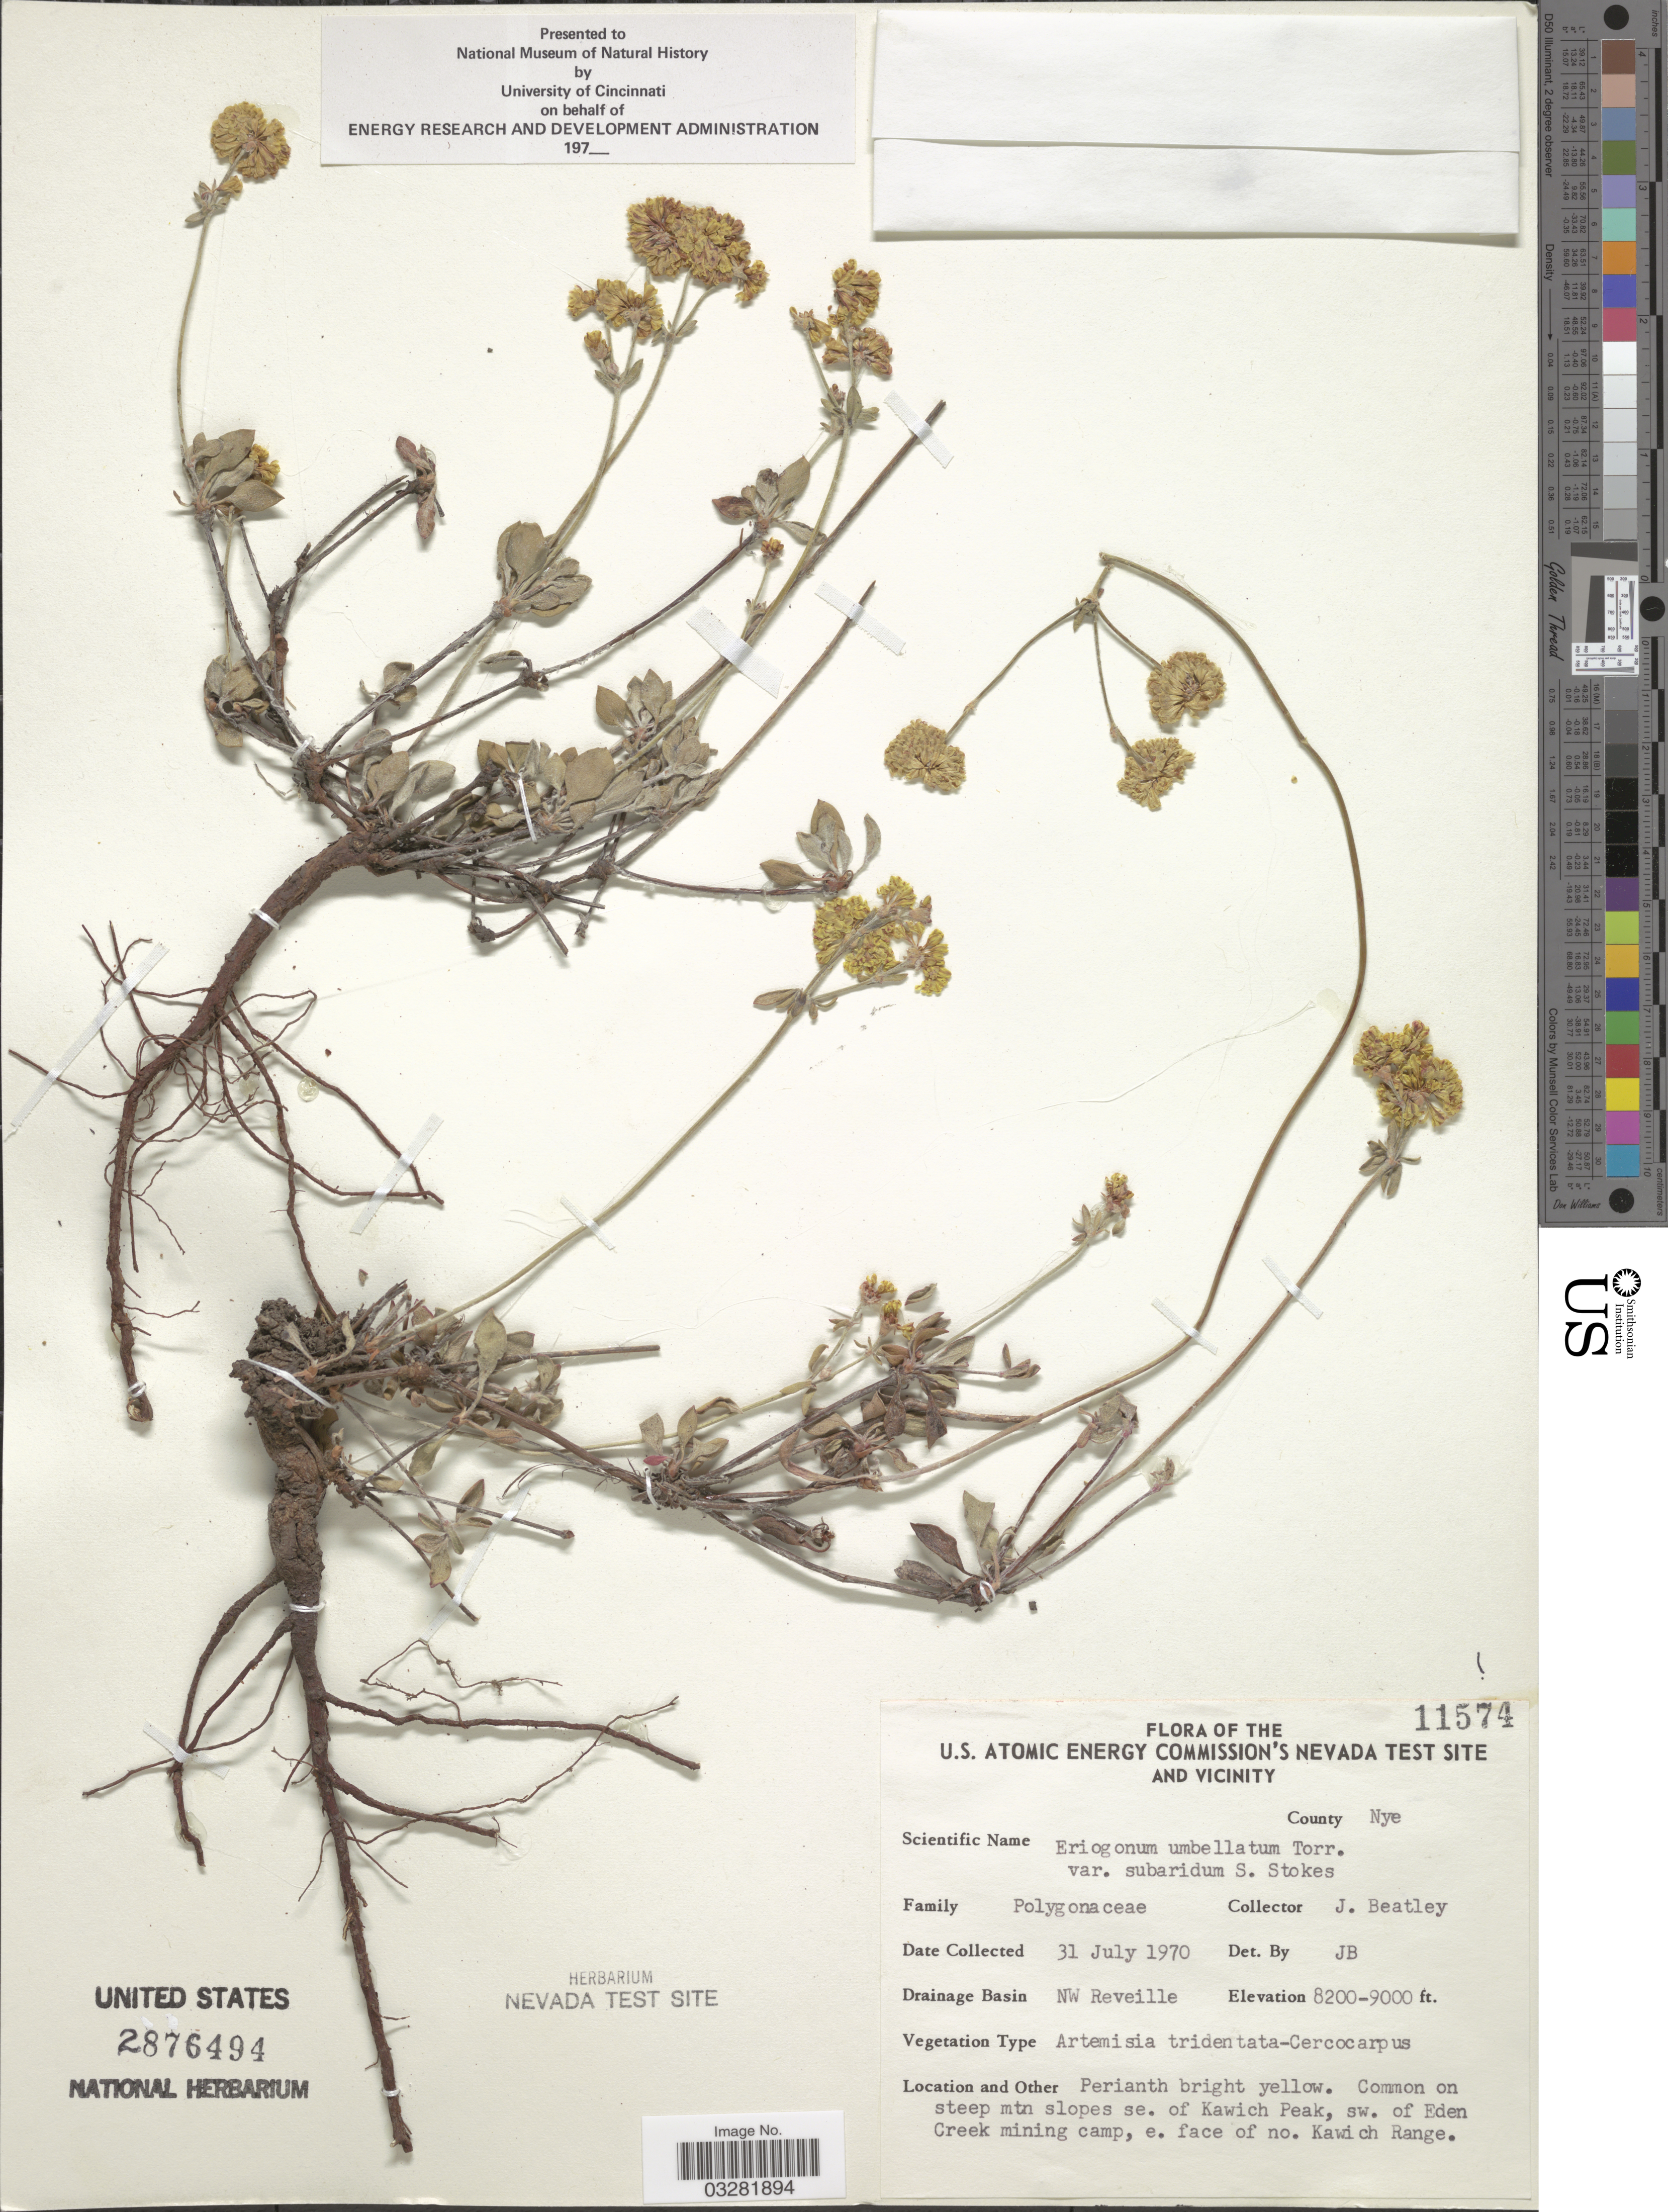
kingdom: Plantae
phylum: Tracheophyta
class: Magnoliopsida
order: Caryophyllales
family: Polygonaceae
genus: Eriogonum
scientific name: Eriogonum umbellatum var. subaridum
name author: S. Stokes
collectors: J. C. Beatley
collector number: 11574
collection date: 1970-07-31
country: United States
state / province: Nevada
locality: The U.S. Atomic Energy Commission's Nevada Test Site and Vicinity. County Nye. Drainage Basin NW Reveille. Common on steep mtn slopes se. of Kawich Peak, sw. of Eden Creek mining camp, e. face of no. Kawich Range.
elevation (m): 2499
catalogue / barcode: US 2876494